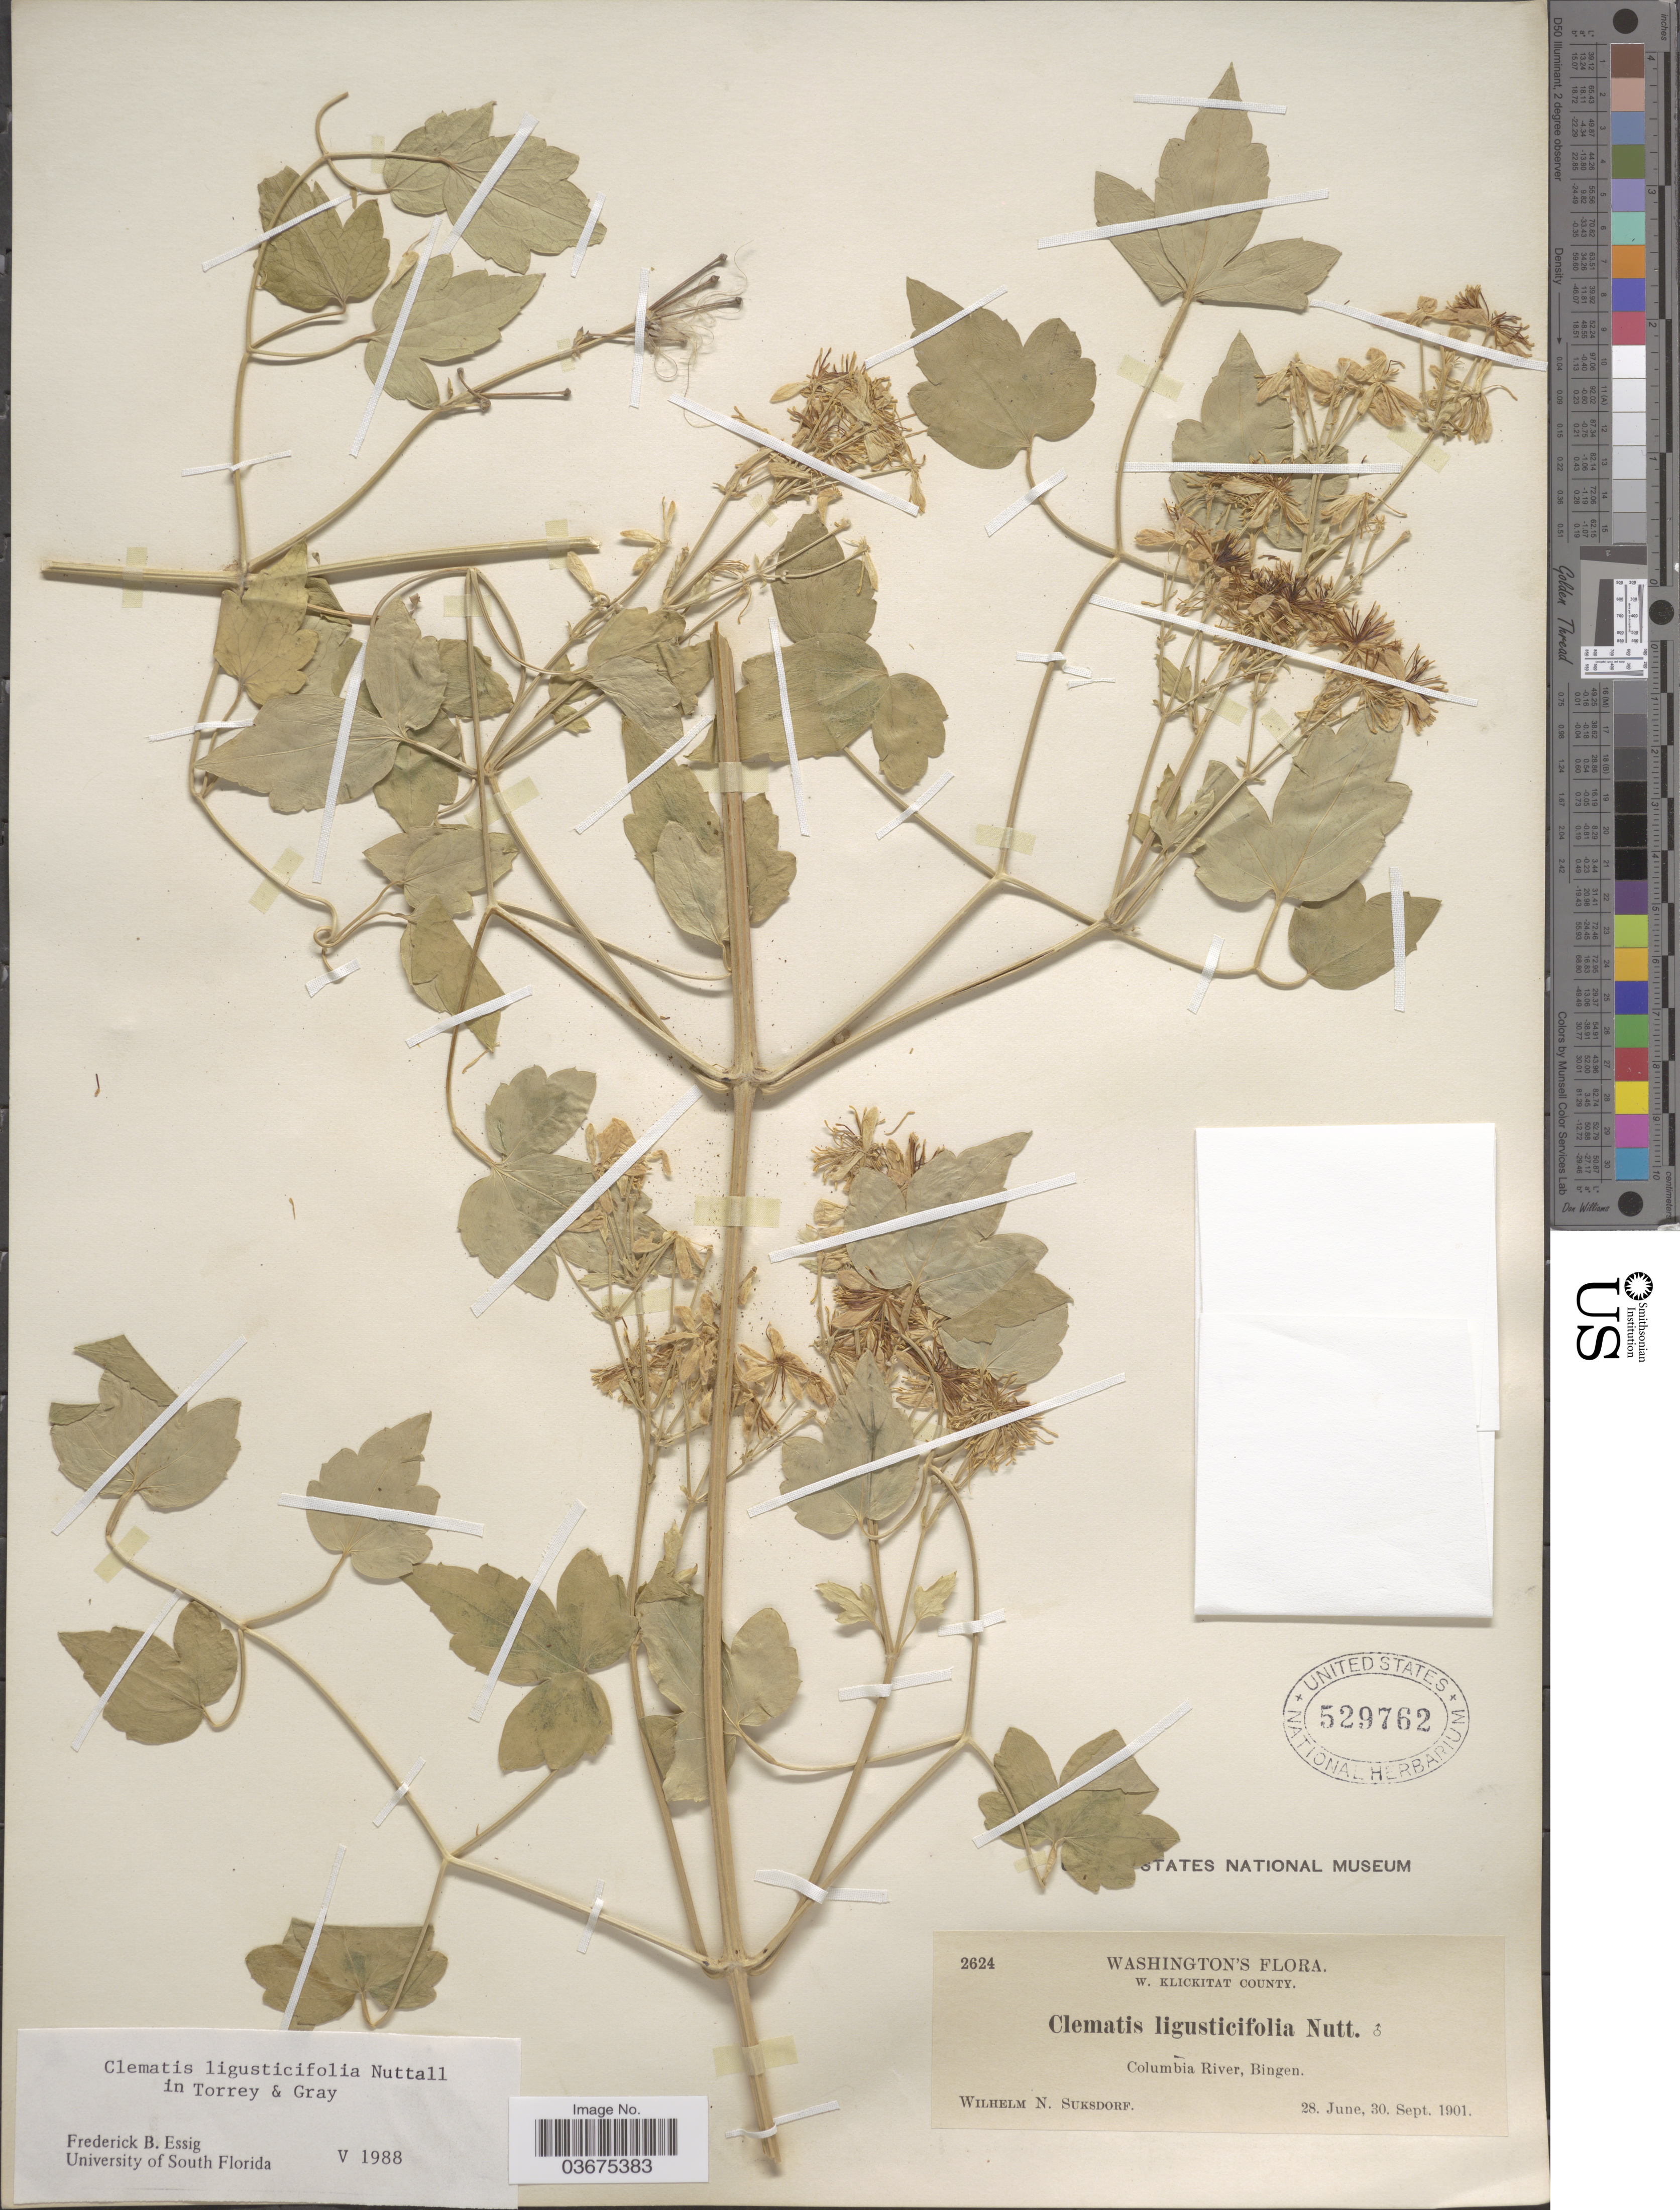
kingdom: Plantae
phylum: Tracheophyta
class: Magnoliopsida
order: Ranunculales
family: Ranunculaceae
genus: Clematis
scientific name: Clematis ligusticifolia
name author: Nutt.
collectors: W. N. Suksdorf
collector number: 2624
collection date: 1901-06-28/1901-09-30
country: United States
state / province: Washington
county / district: Klickitat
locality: W. Klickitat County. Columbia River, Bingen.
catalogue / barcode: US 529762